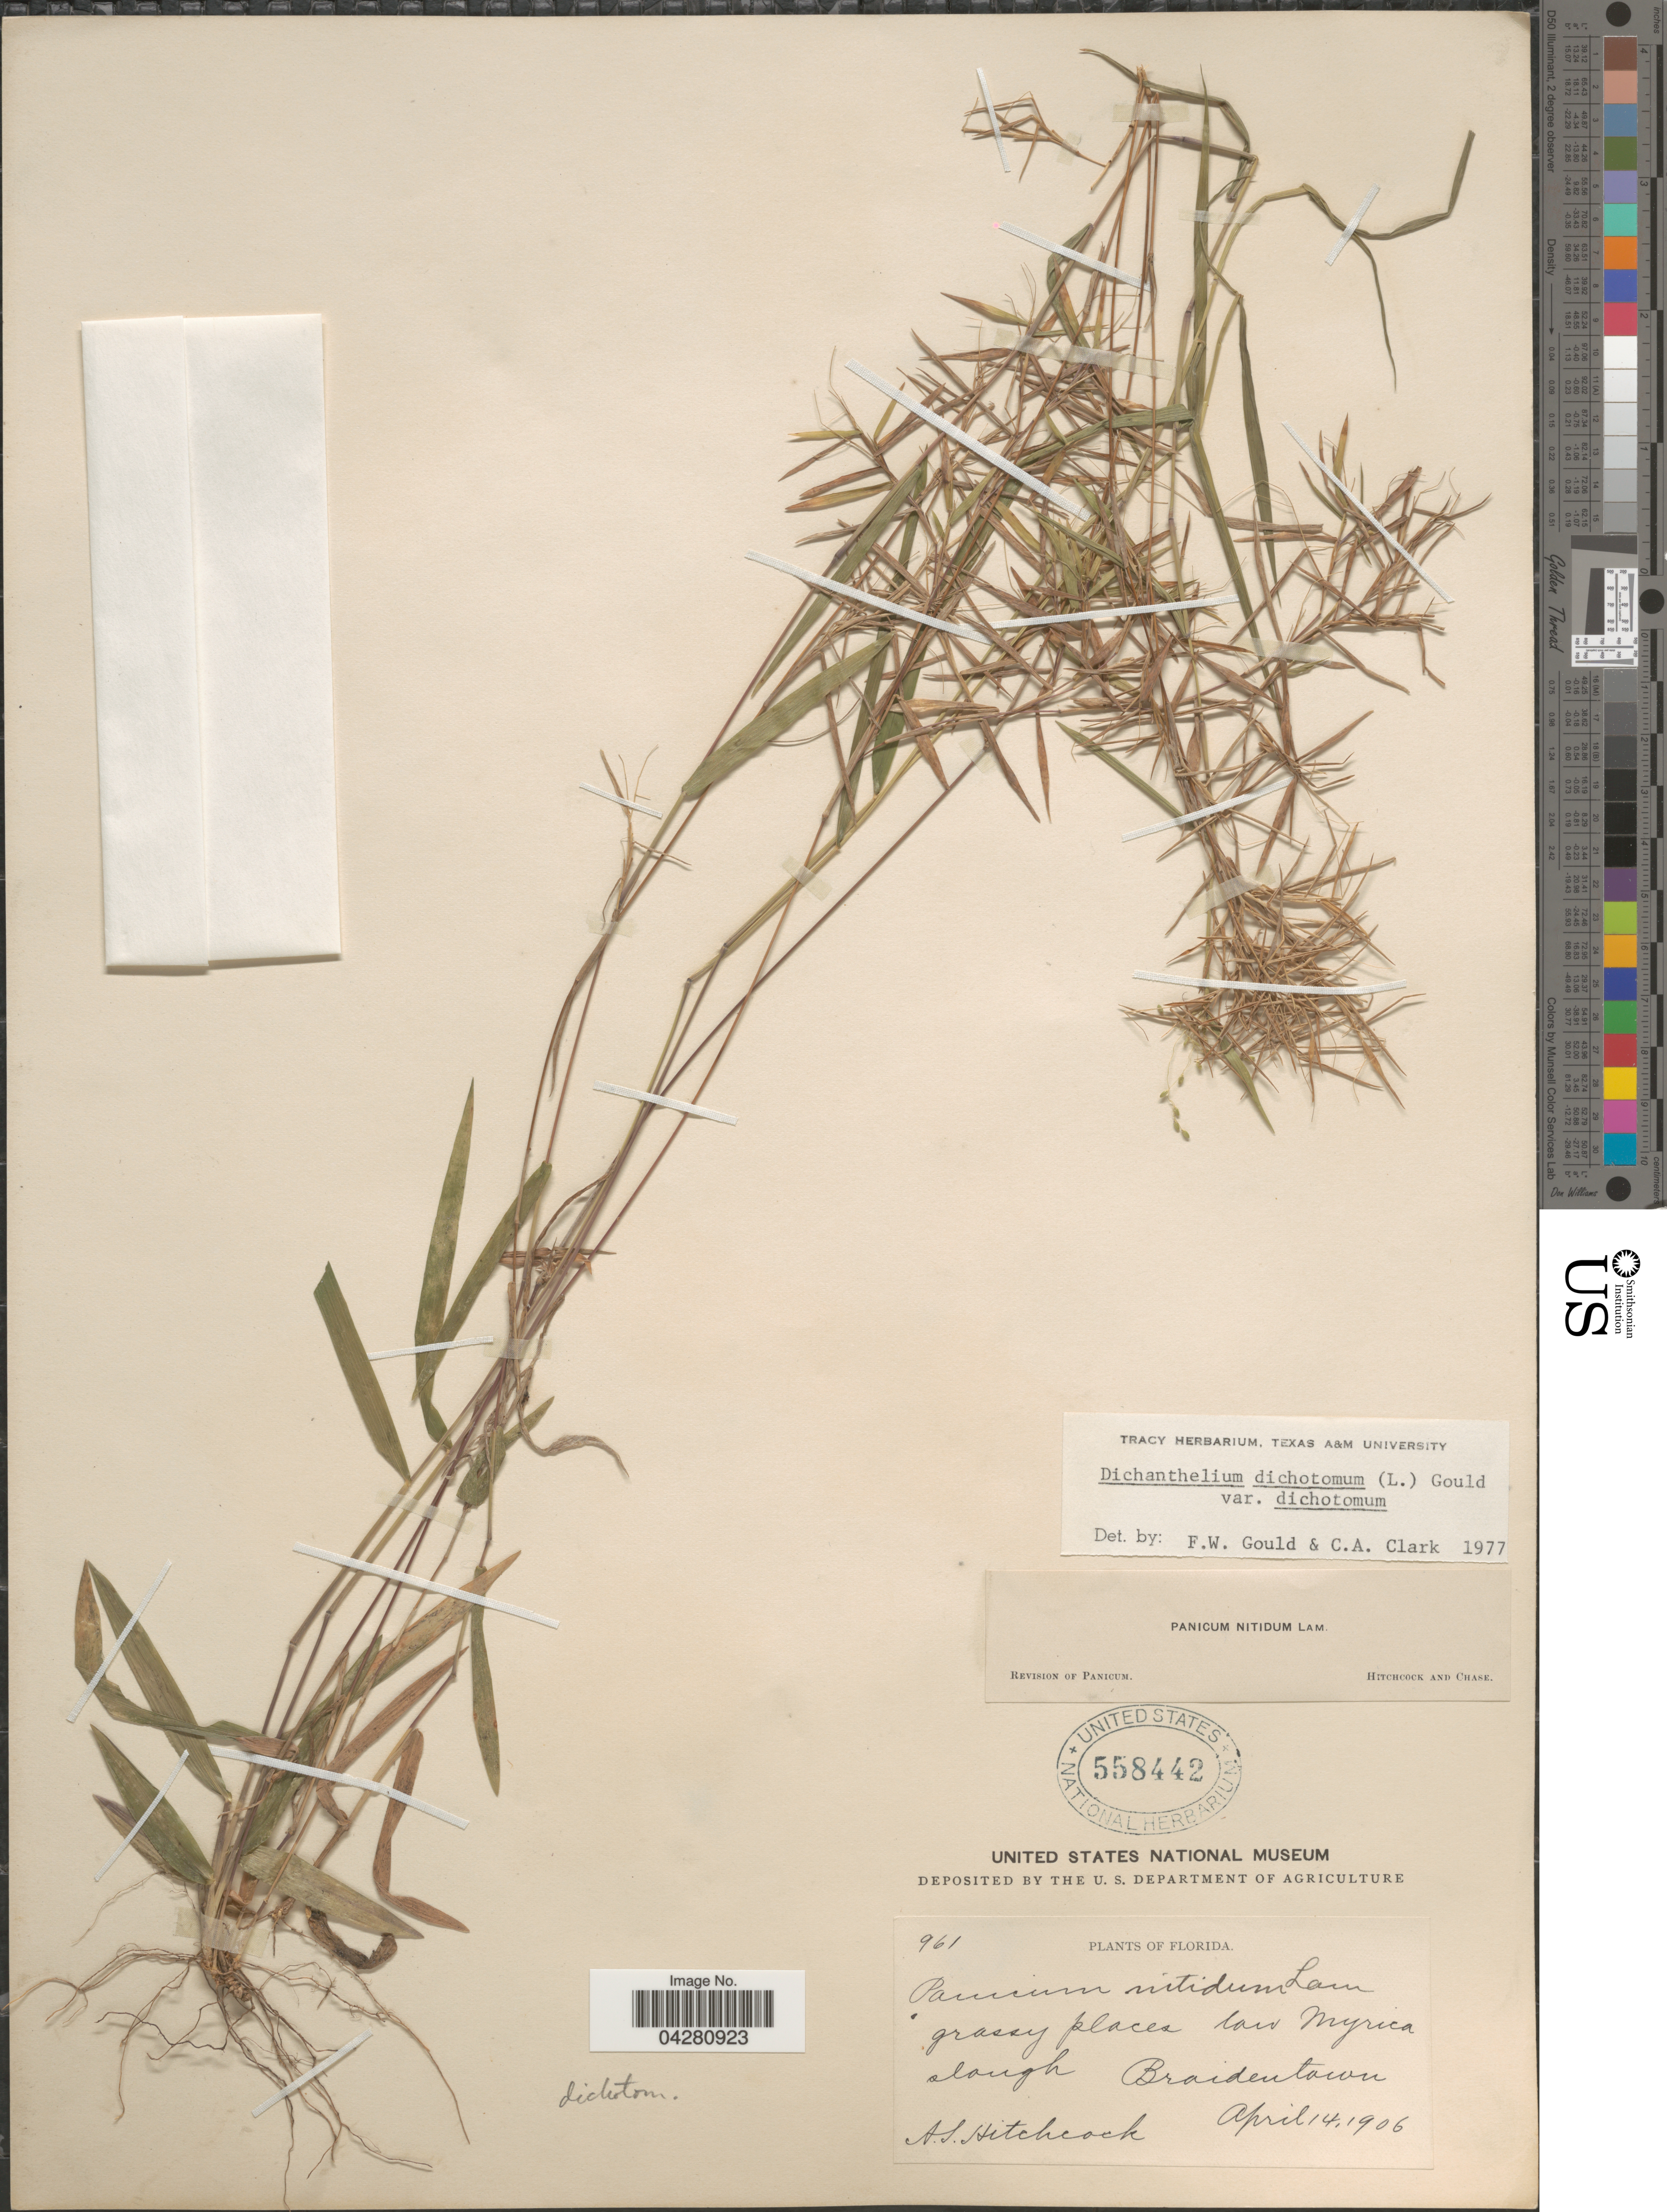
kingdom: Plantae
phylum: Tracheophyta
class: Liliopsida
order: Poales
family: Poaceae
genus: Dichanthelium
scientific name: Dichanthelium dichotomum var. dichotomum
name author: (L.) Gould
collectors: A. S. Hitchcock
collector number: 961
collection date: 1906-04-14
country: United States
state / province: Florida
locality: Grassy places low Myrica slough Braidentown.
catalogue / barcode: US 558442